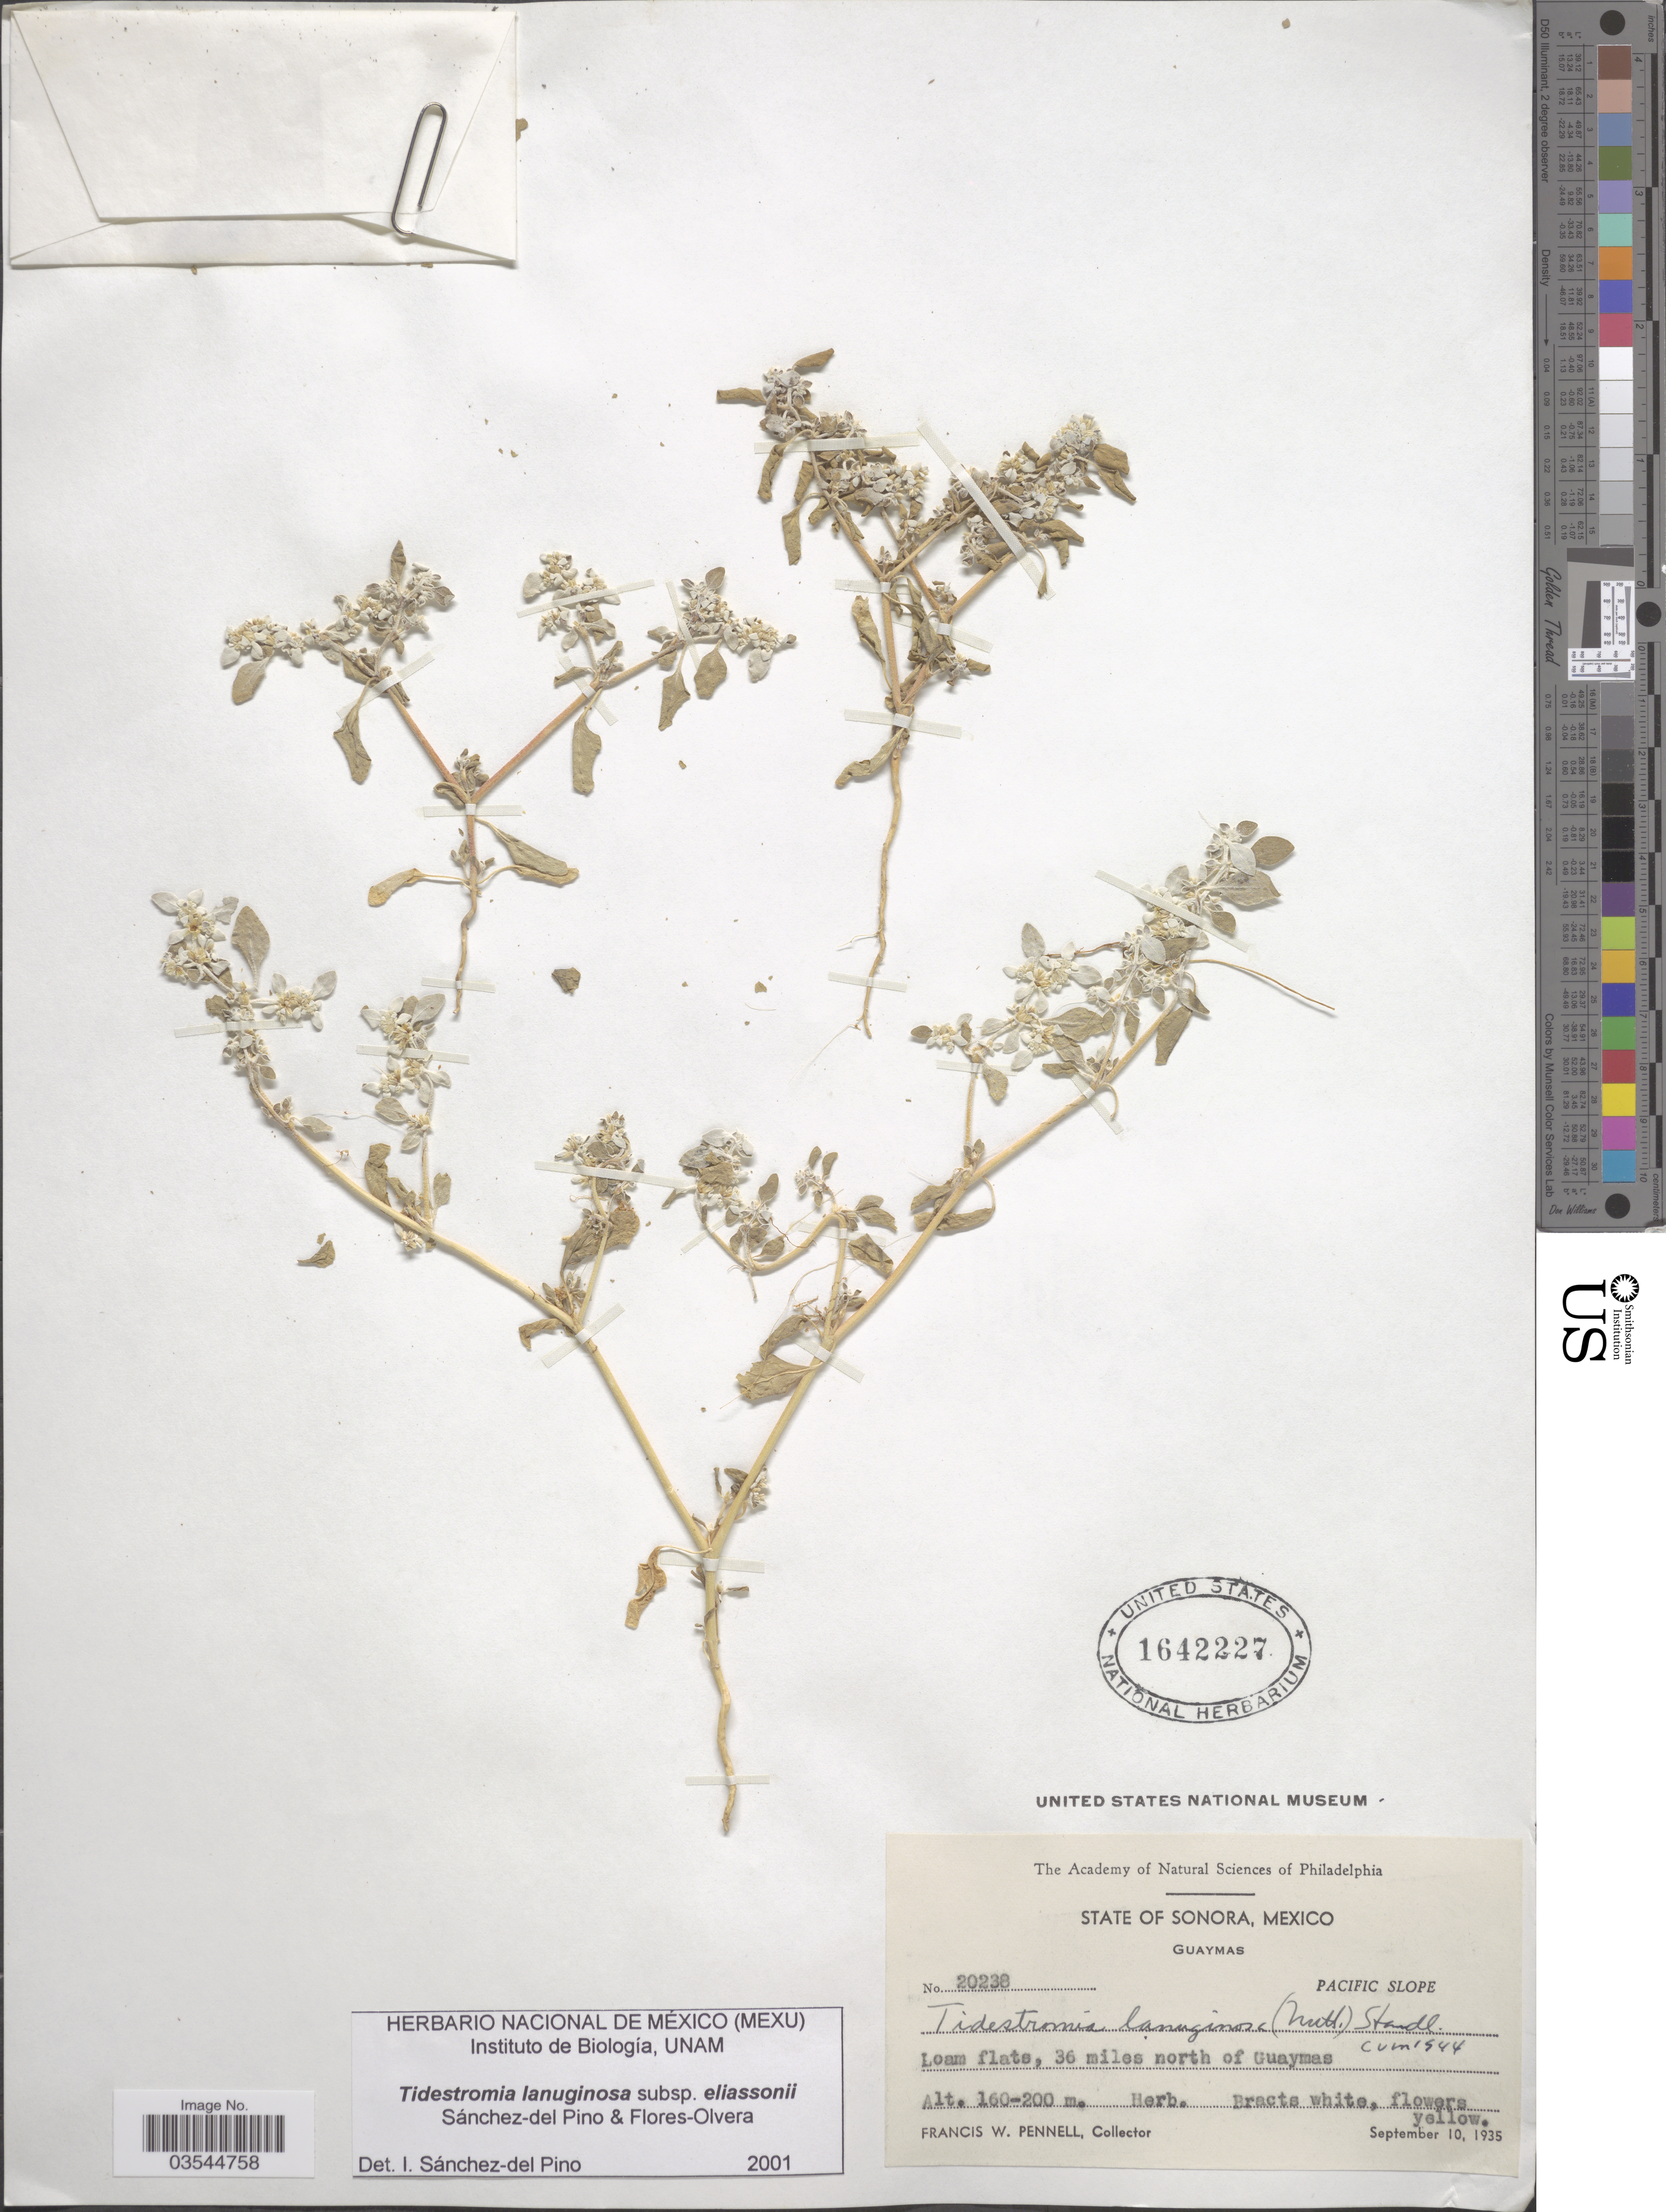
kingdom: Plantae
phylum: Tracheophyta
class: Magnoliopsida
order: Caryophyllales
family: Amaranthaceae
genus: Tidestromia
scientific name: Tidestromia lanuginosa subsp. eliassoniana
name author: Sánch. Pino & Flores Olv.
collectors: F. W. Pennell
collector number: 20238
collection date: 1935-09-10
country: Mexico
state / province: Sonora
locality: Guaymas. Pacific Slope. Loam flats, 36 miles north of Guaymas.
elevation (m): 160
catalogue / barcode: US 1642227